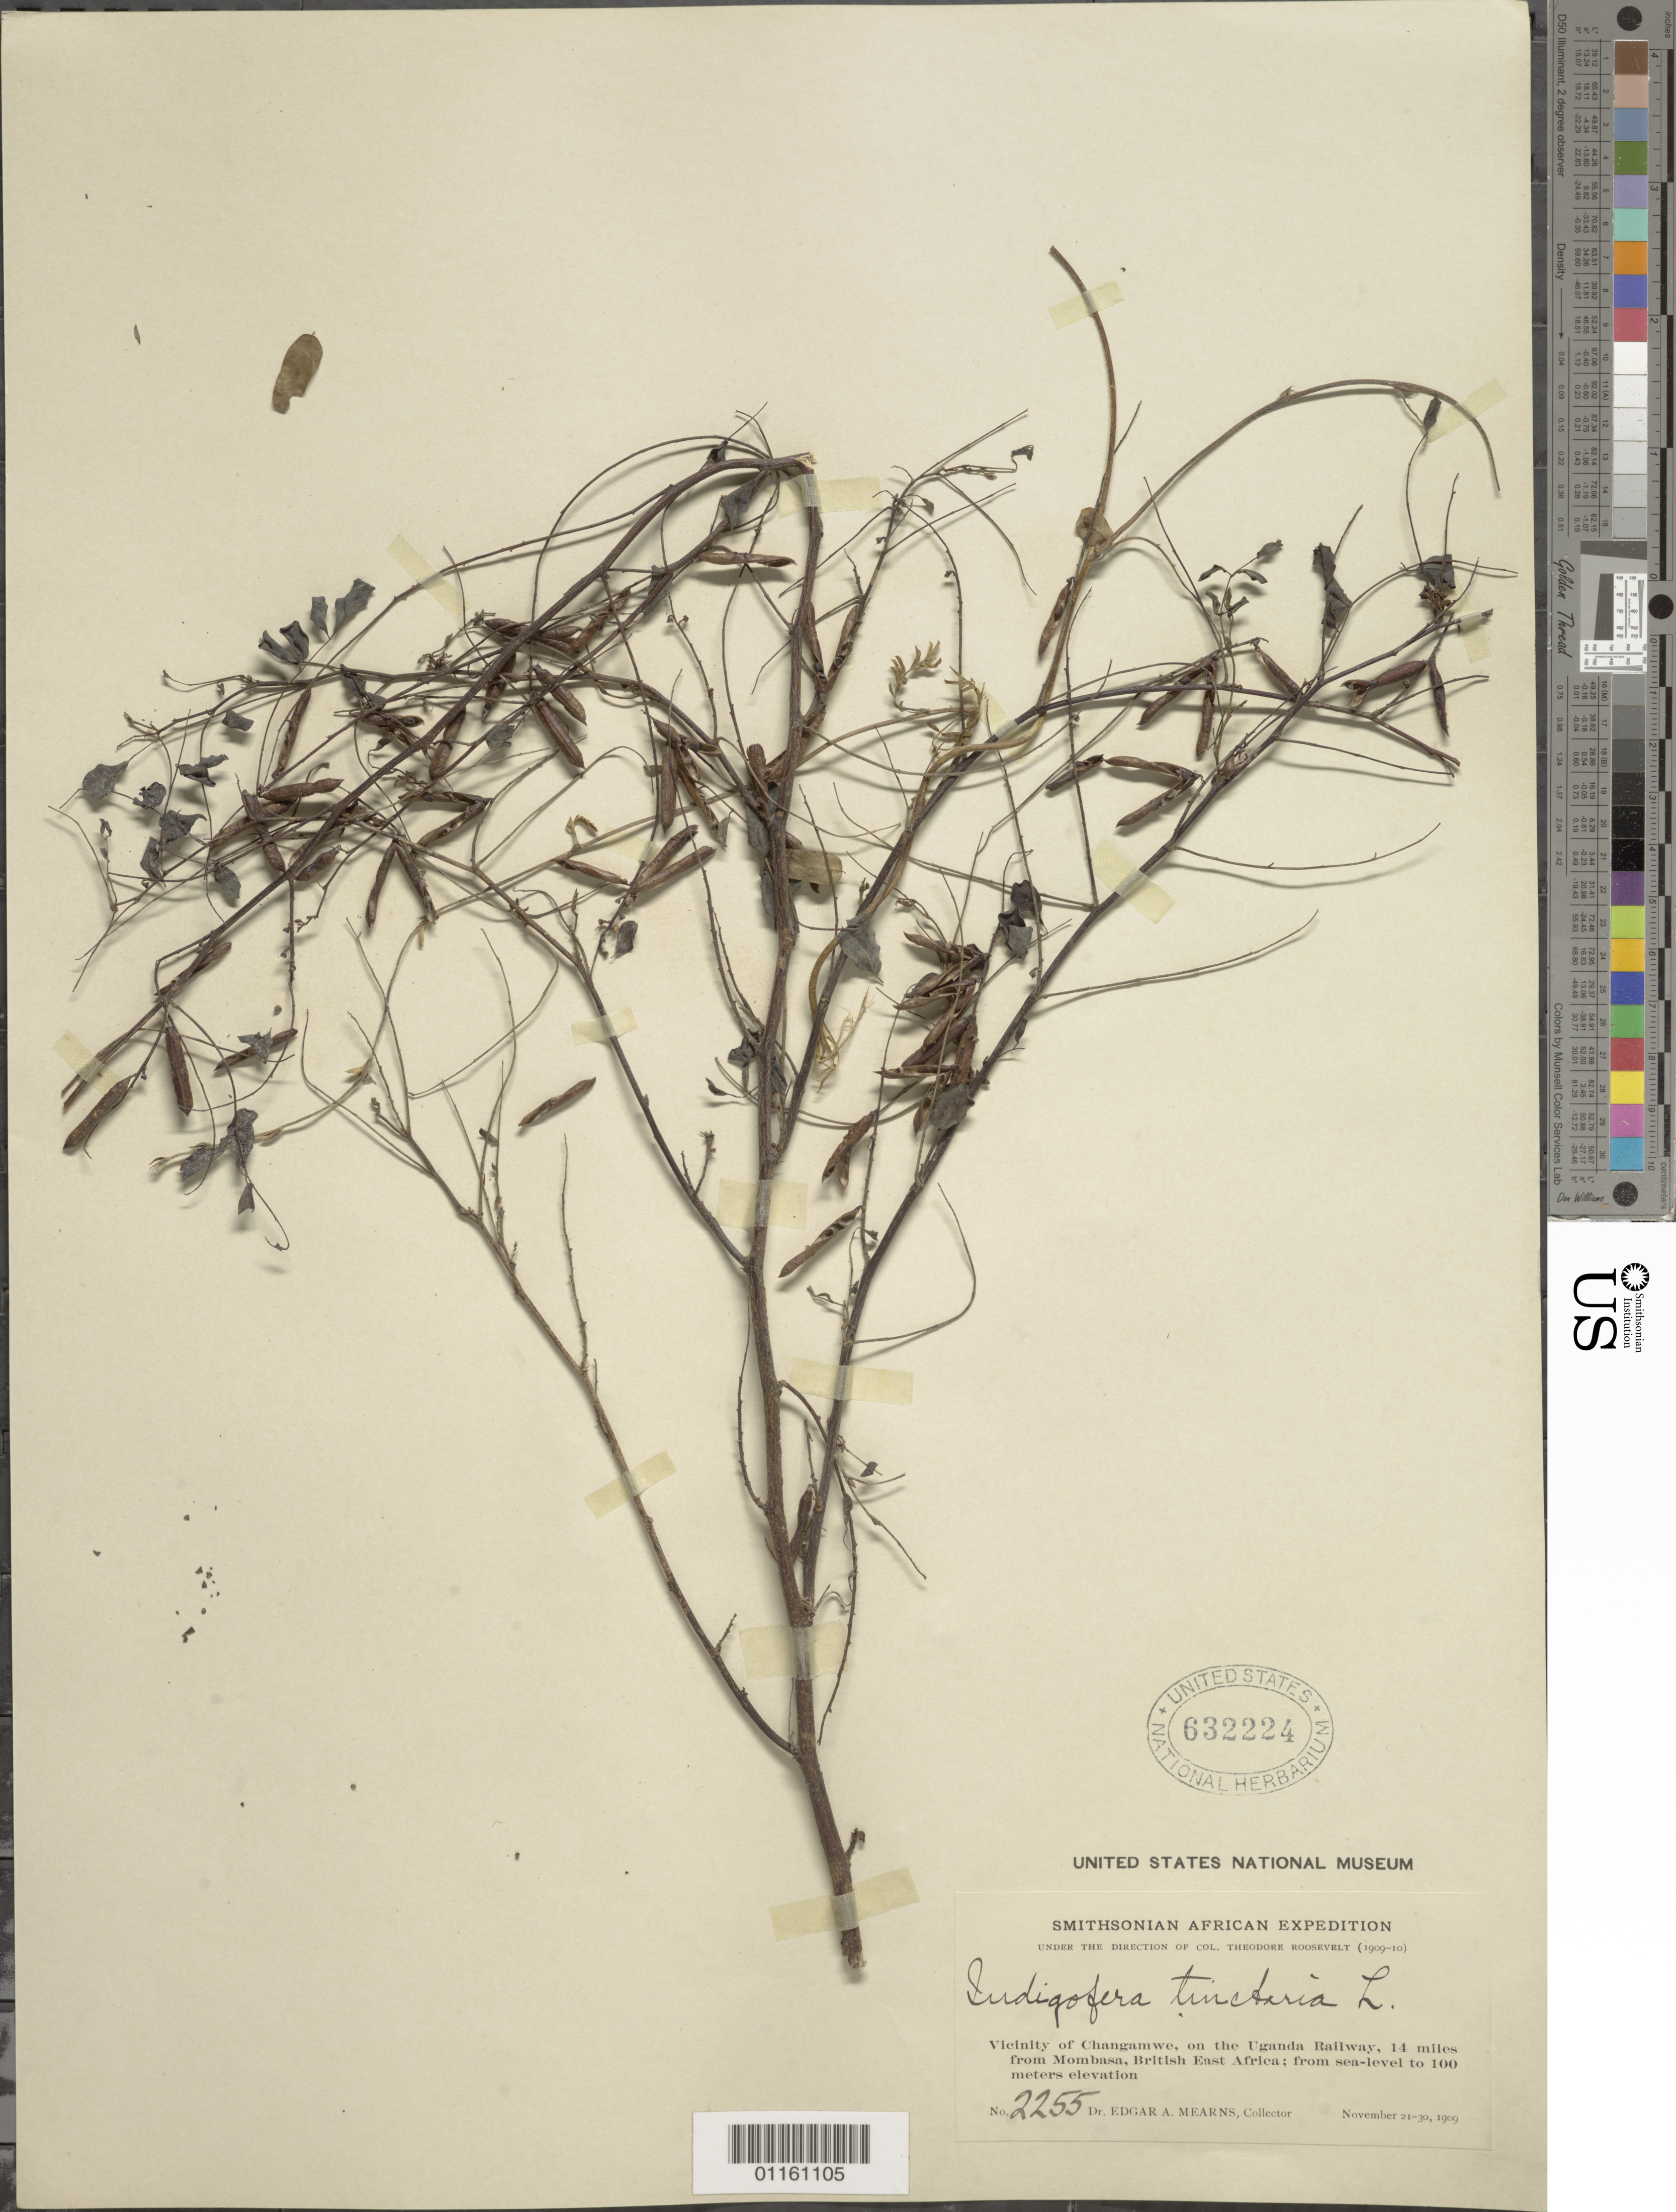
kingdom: Plantae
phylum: Tracheophyta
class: Magnoliopsida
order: Fabales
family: Fabaceae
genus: Indigofera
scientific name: Indigofera tinctoria sensu Naves non L.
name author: Naves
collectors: E. A. Mearns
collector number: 2255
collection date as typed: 21 Nov 1909 to 30 Nov 1909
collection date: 1909-11-21/1909-11-30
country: Uganda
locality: Vicinity of Changamwe, on the Uganda railway, 14 mi from Mombasa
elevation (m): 0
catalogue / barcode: US 632224